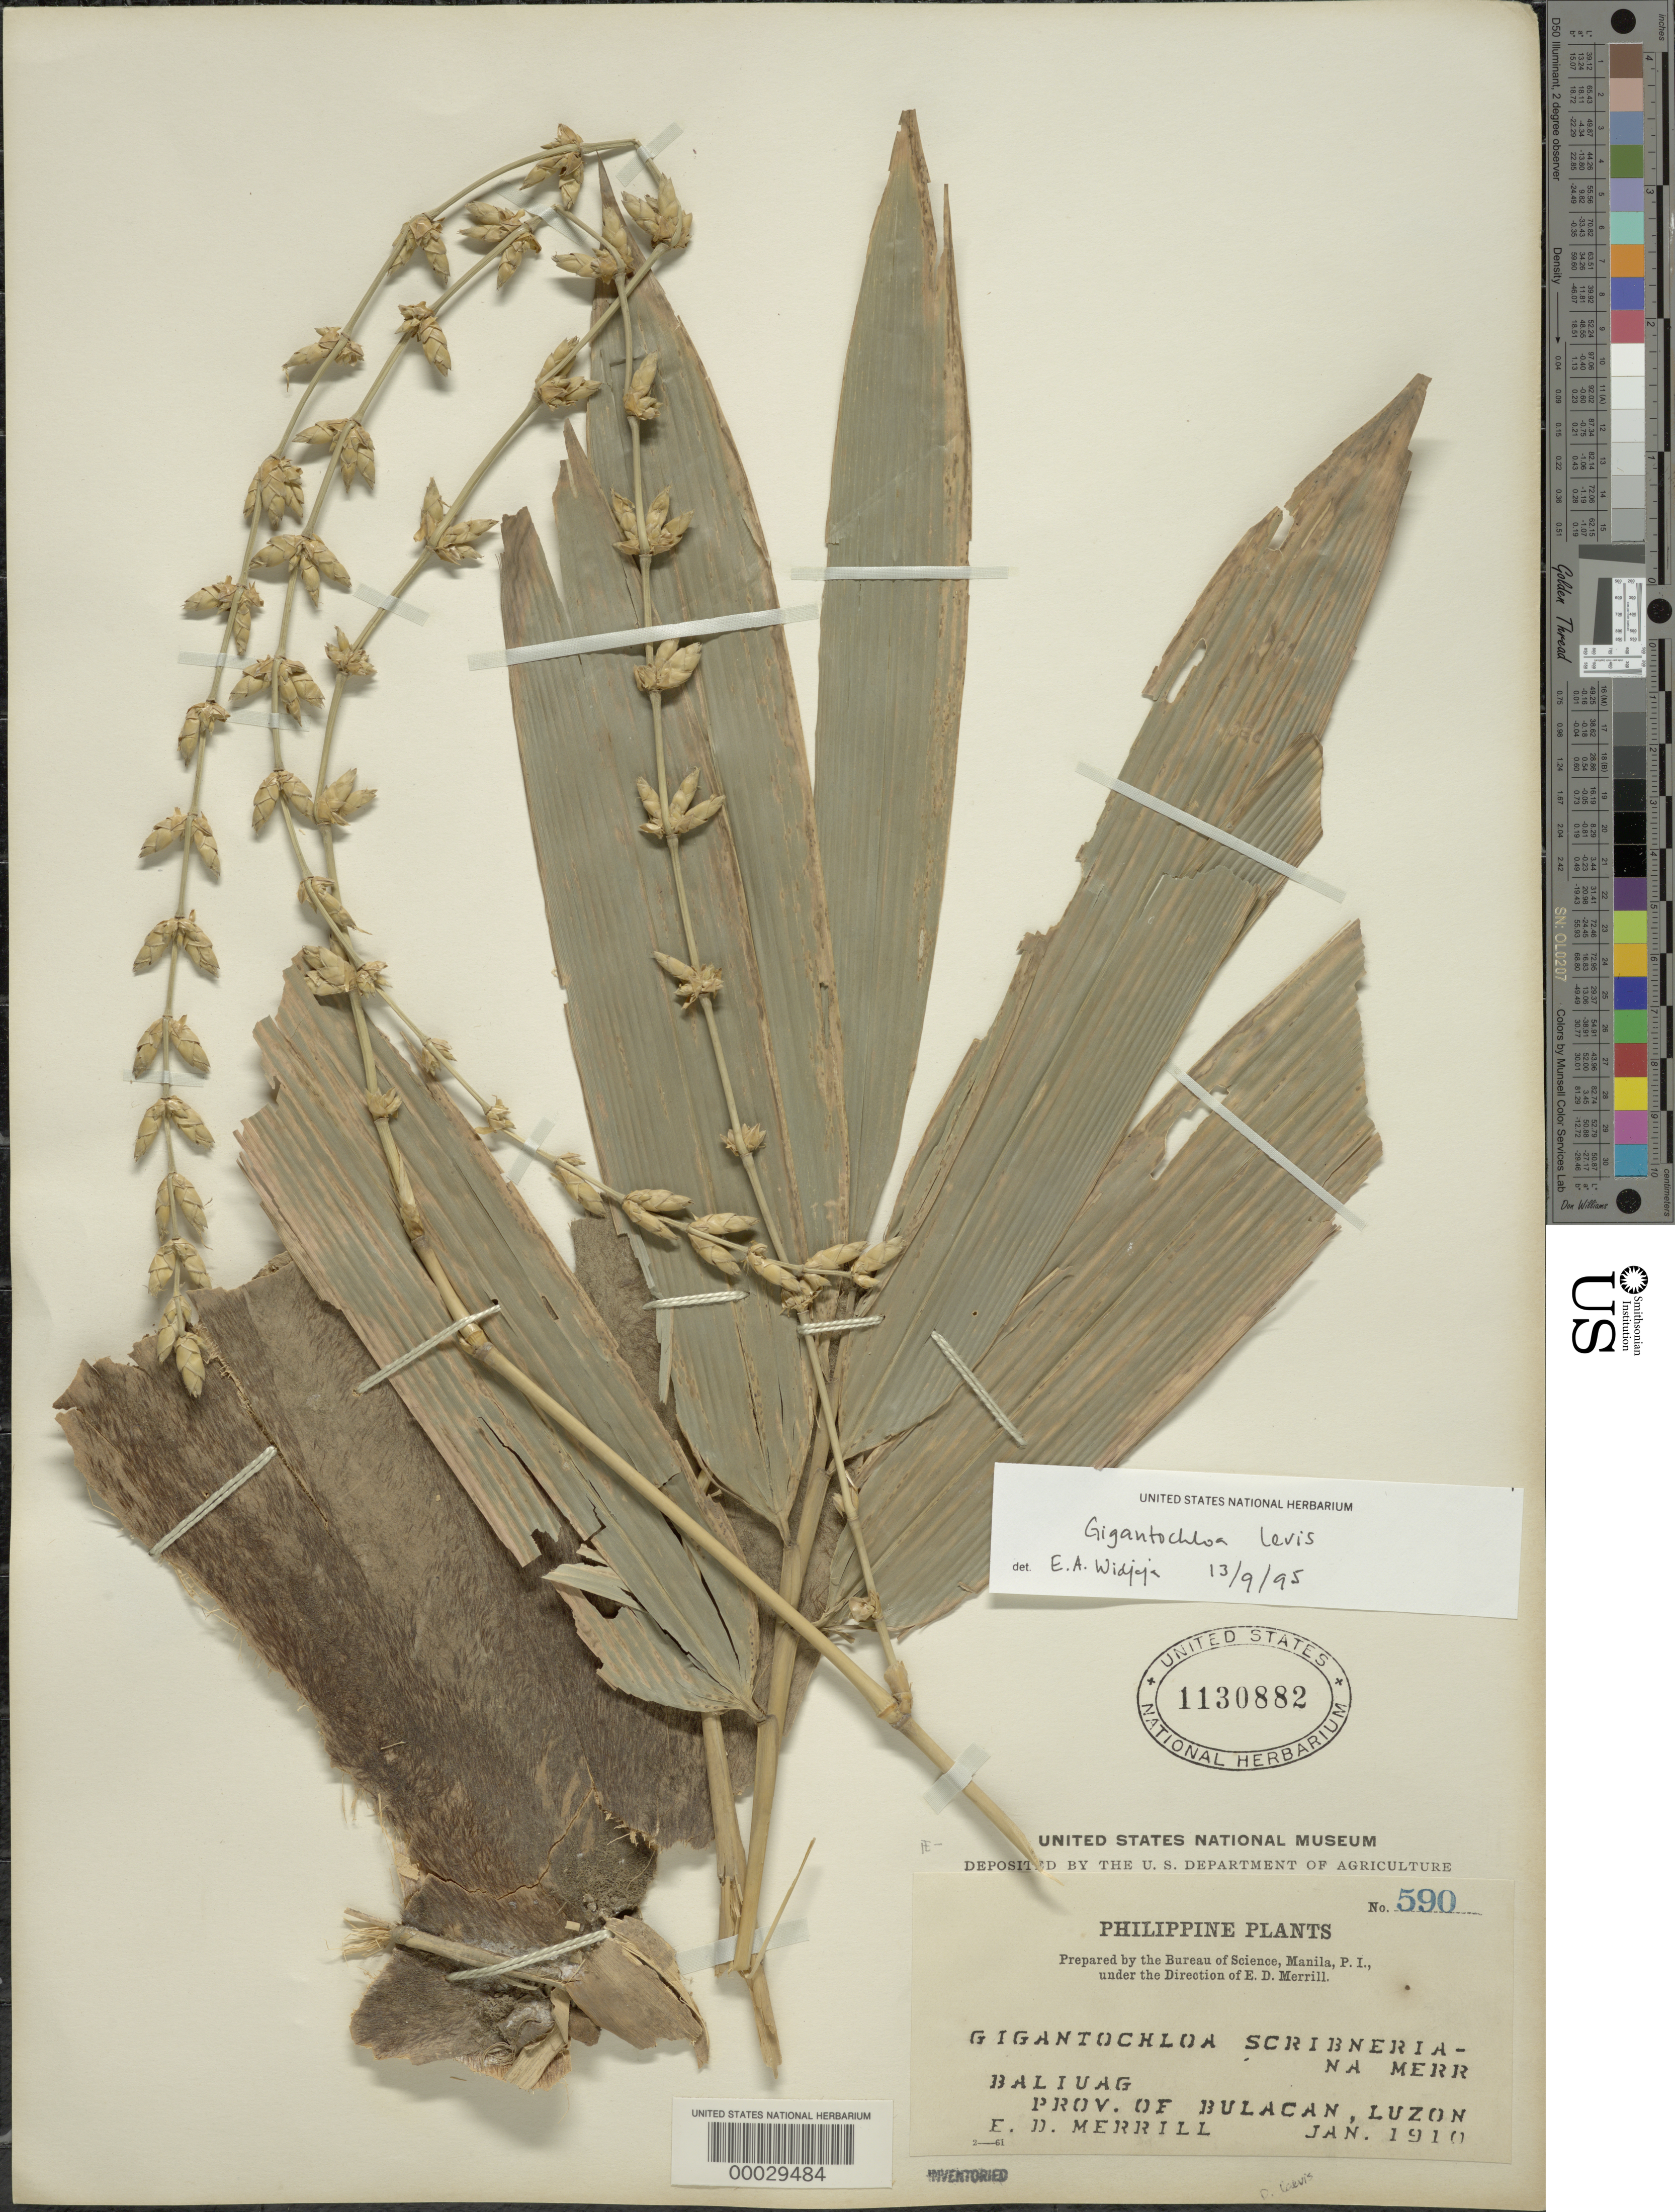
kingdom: Plantae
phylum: Tracheophyta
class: Liliopsida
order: Poales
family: Poaceae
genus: Gigantochloa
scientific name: Gigantochloa levis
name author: (Blanco) Merr.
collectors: E. D. Merrill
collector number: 590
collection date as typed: Jan 1910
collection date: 1910-01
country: Philippines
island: Luzon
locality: Baliuag, bulacan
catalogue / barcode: US 1130882